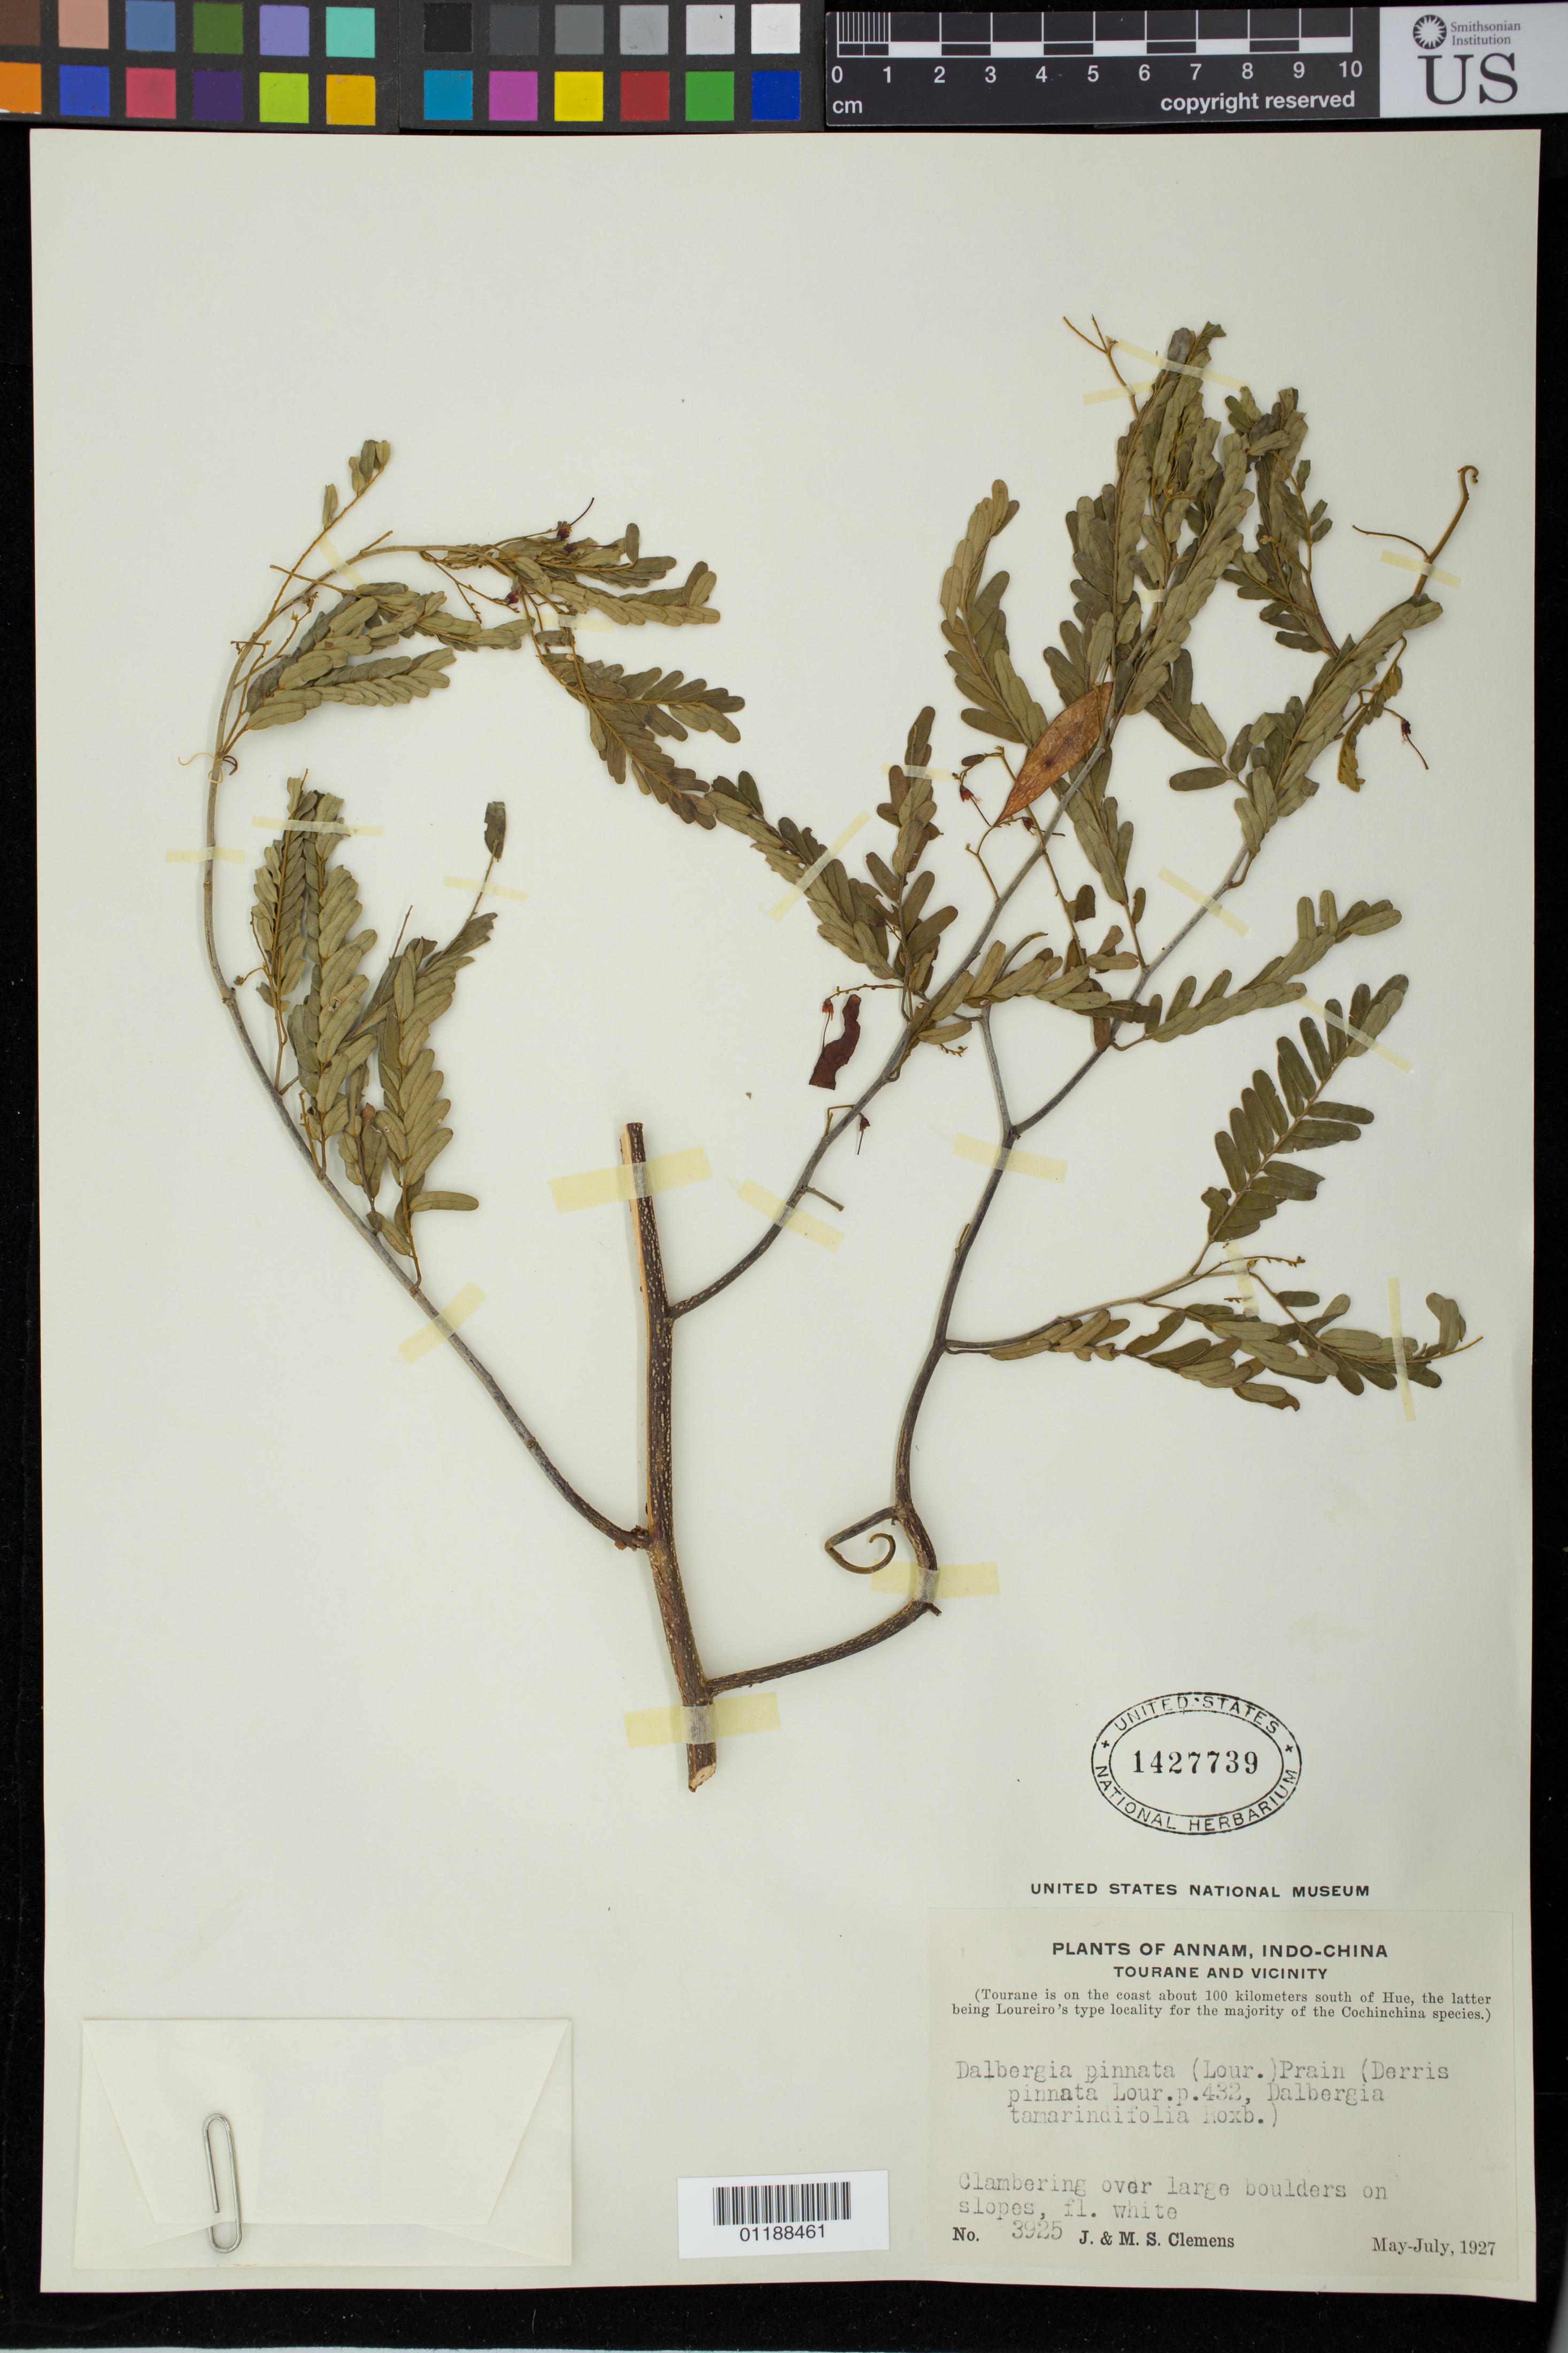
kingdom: Plantae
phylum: Tracheophyta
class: Magnoliopsida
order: Fabales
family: Fabaceae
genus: Dalbergia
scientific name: Dalbergia pinnata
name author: (Lour.) Prain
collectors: J. Clemens & M. S. Clemens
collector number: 3925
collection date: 1927-05/1927-07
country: Vietnam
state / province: Da Nang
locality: Tourane and vicinity. Tourane is on the coast, about 100 kilometers south of Hue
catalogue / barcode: US 1427739